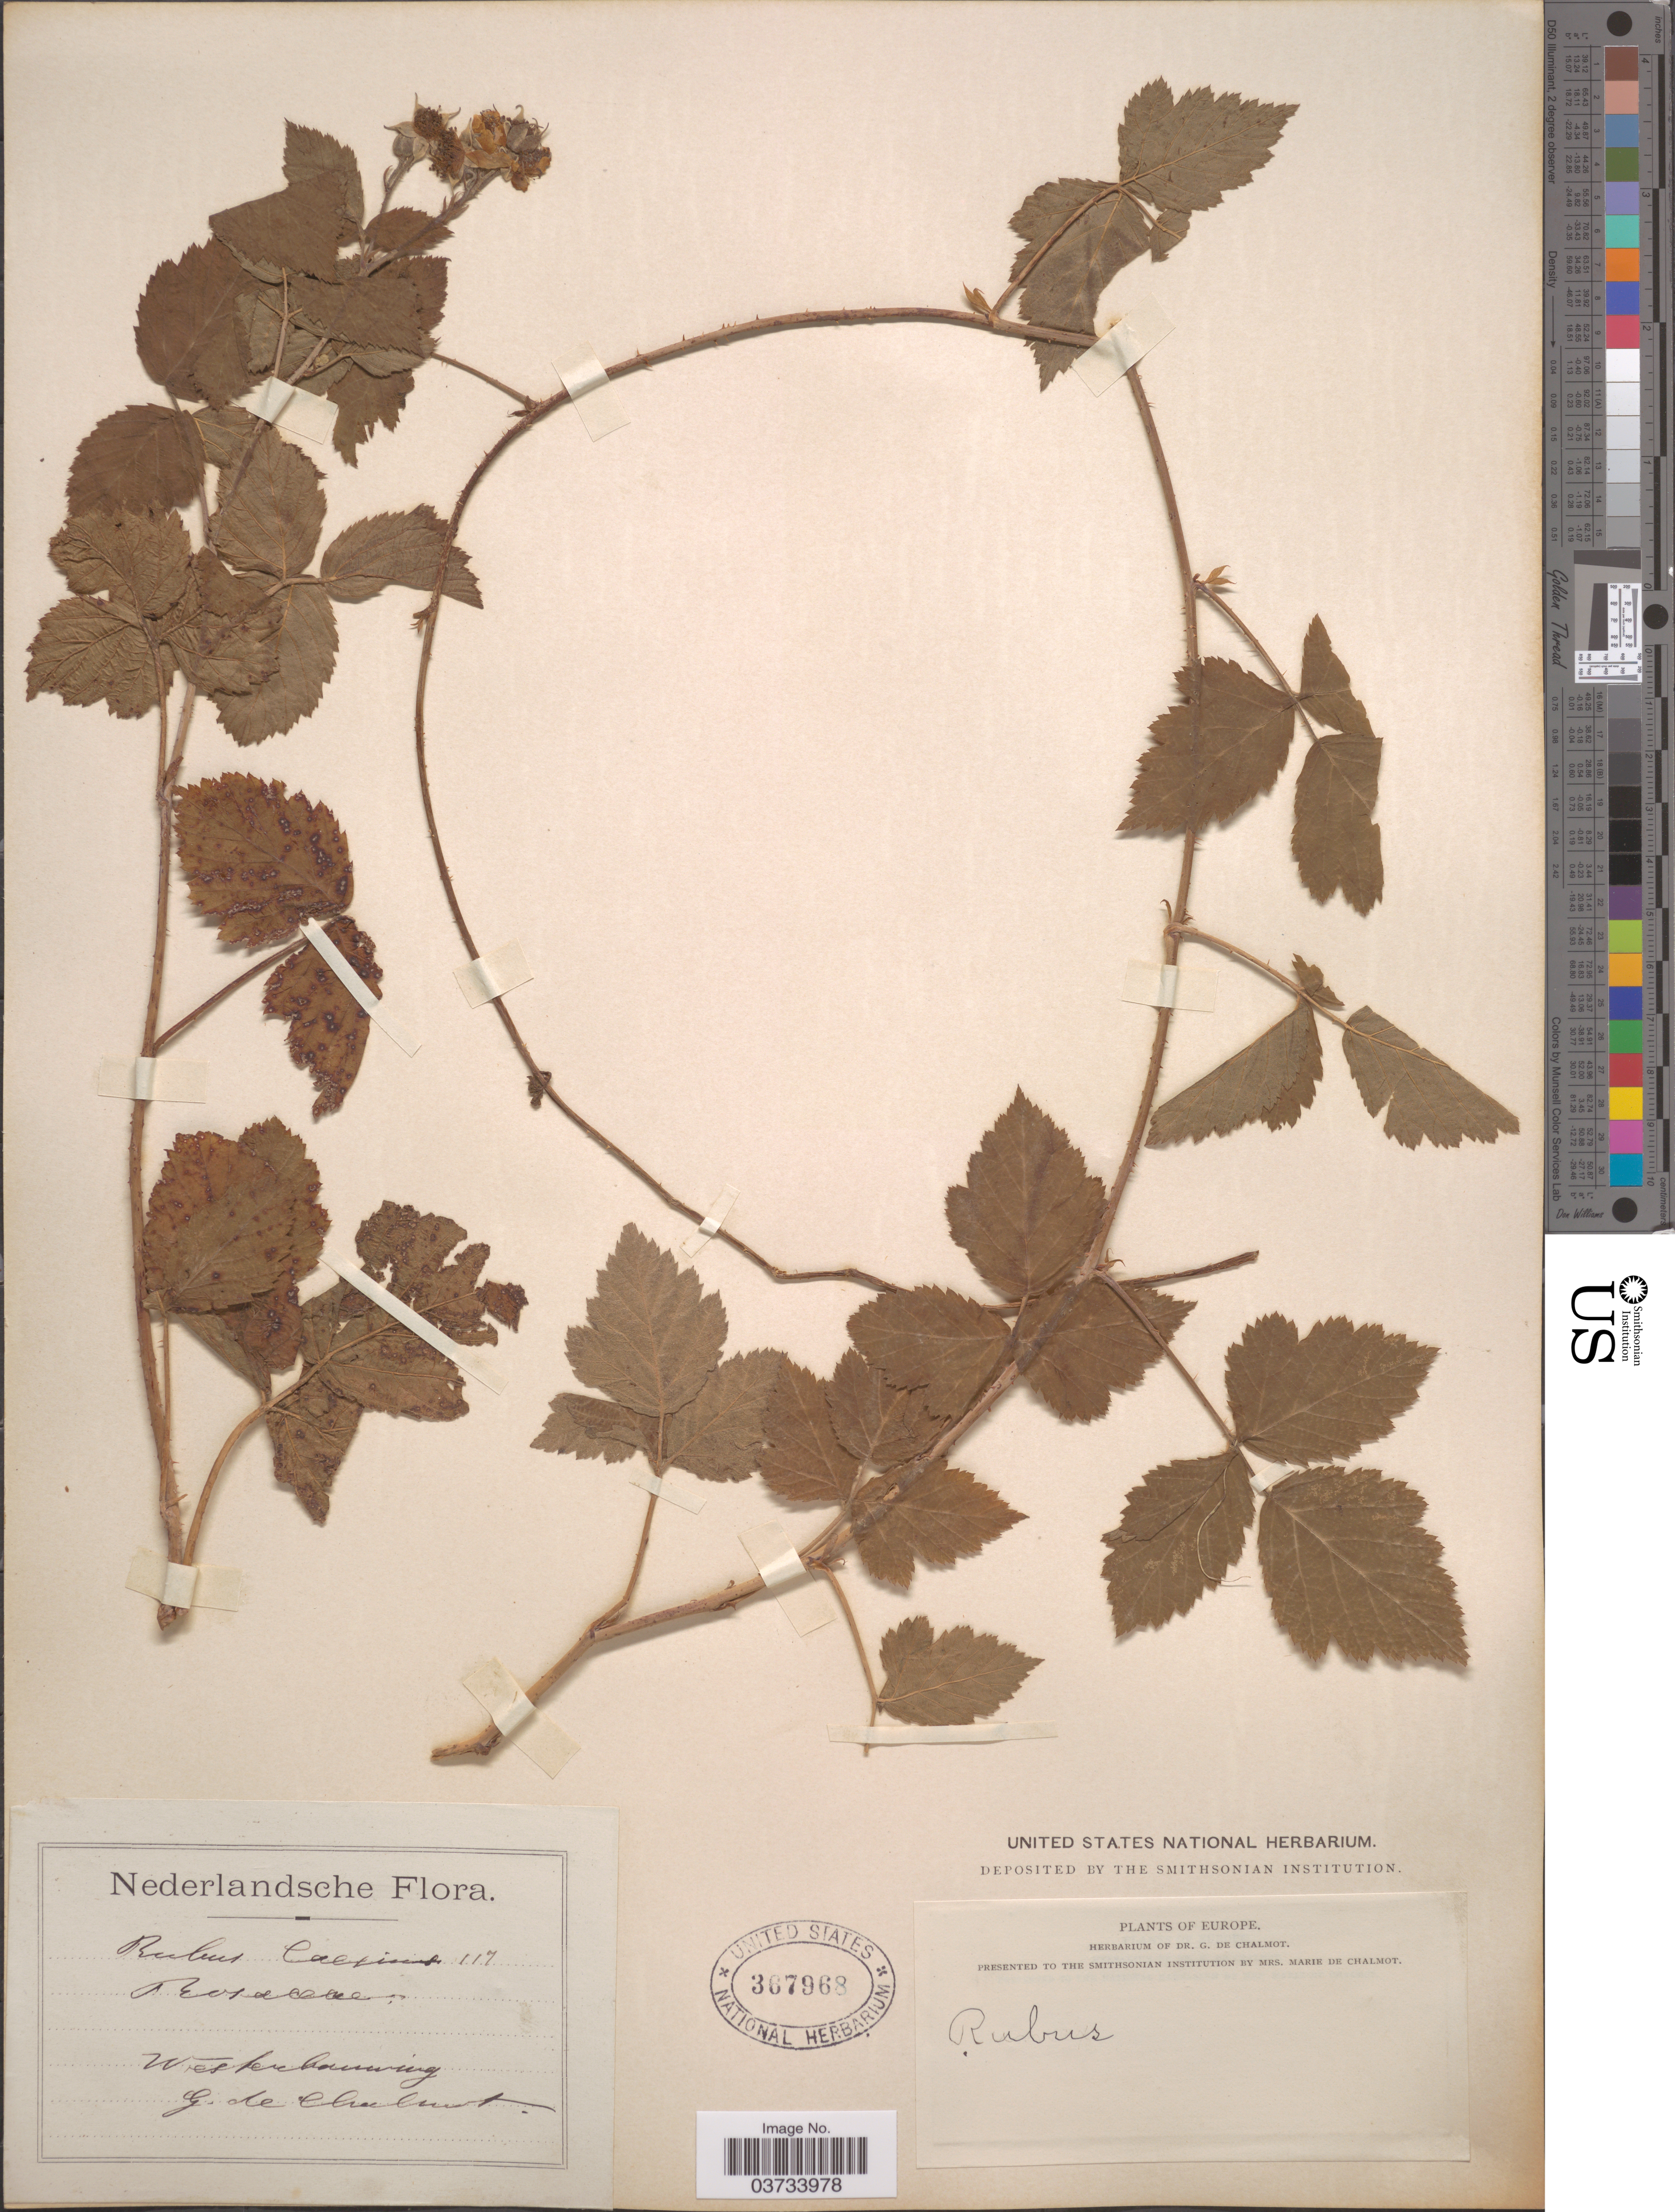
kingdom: Plantae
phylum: Tracheophyta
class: Magnoliopsida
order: Rosales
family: Rosaceae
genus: Rubus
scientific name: Rubus caesius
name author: L.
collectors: G. de Chalmot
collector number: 117?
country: Netherlands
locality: Westerbouwing.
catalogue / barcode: US 367968